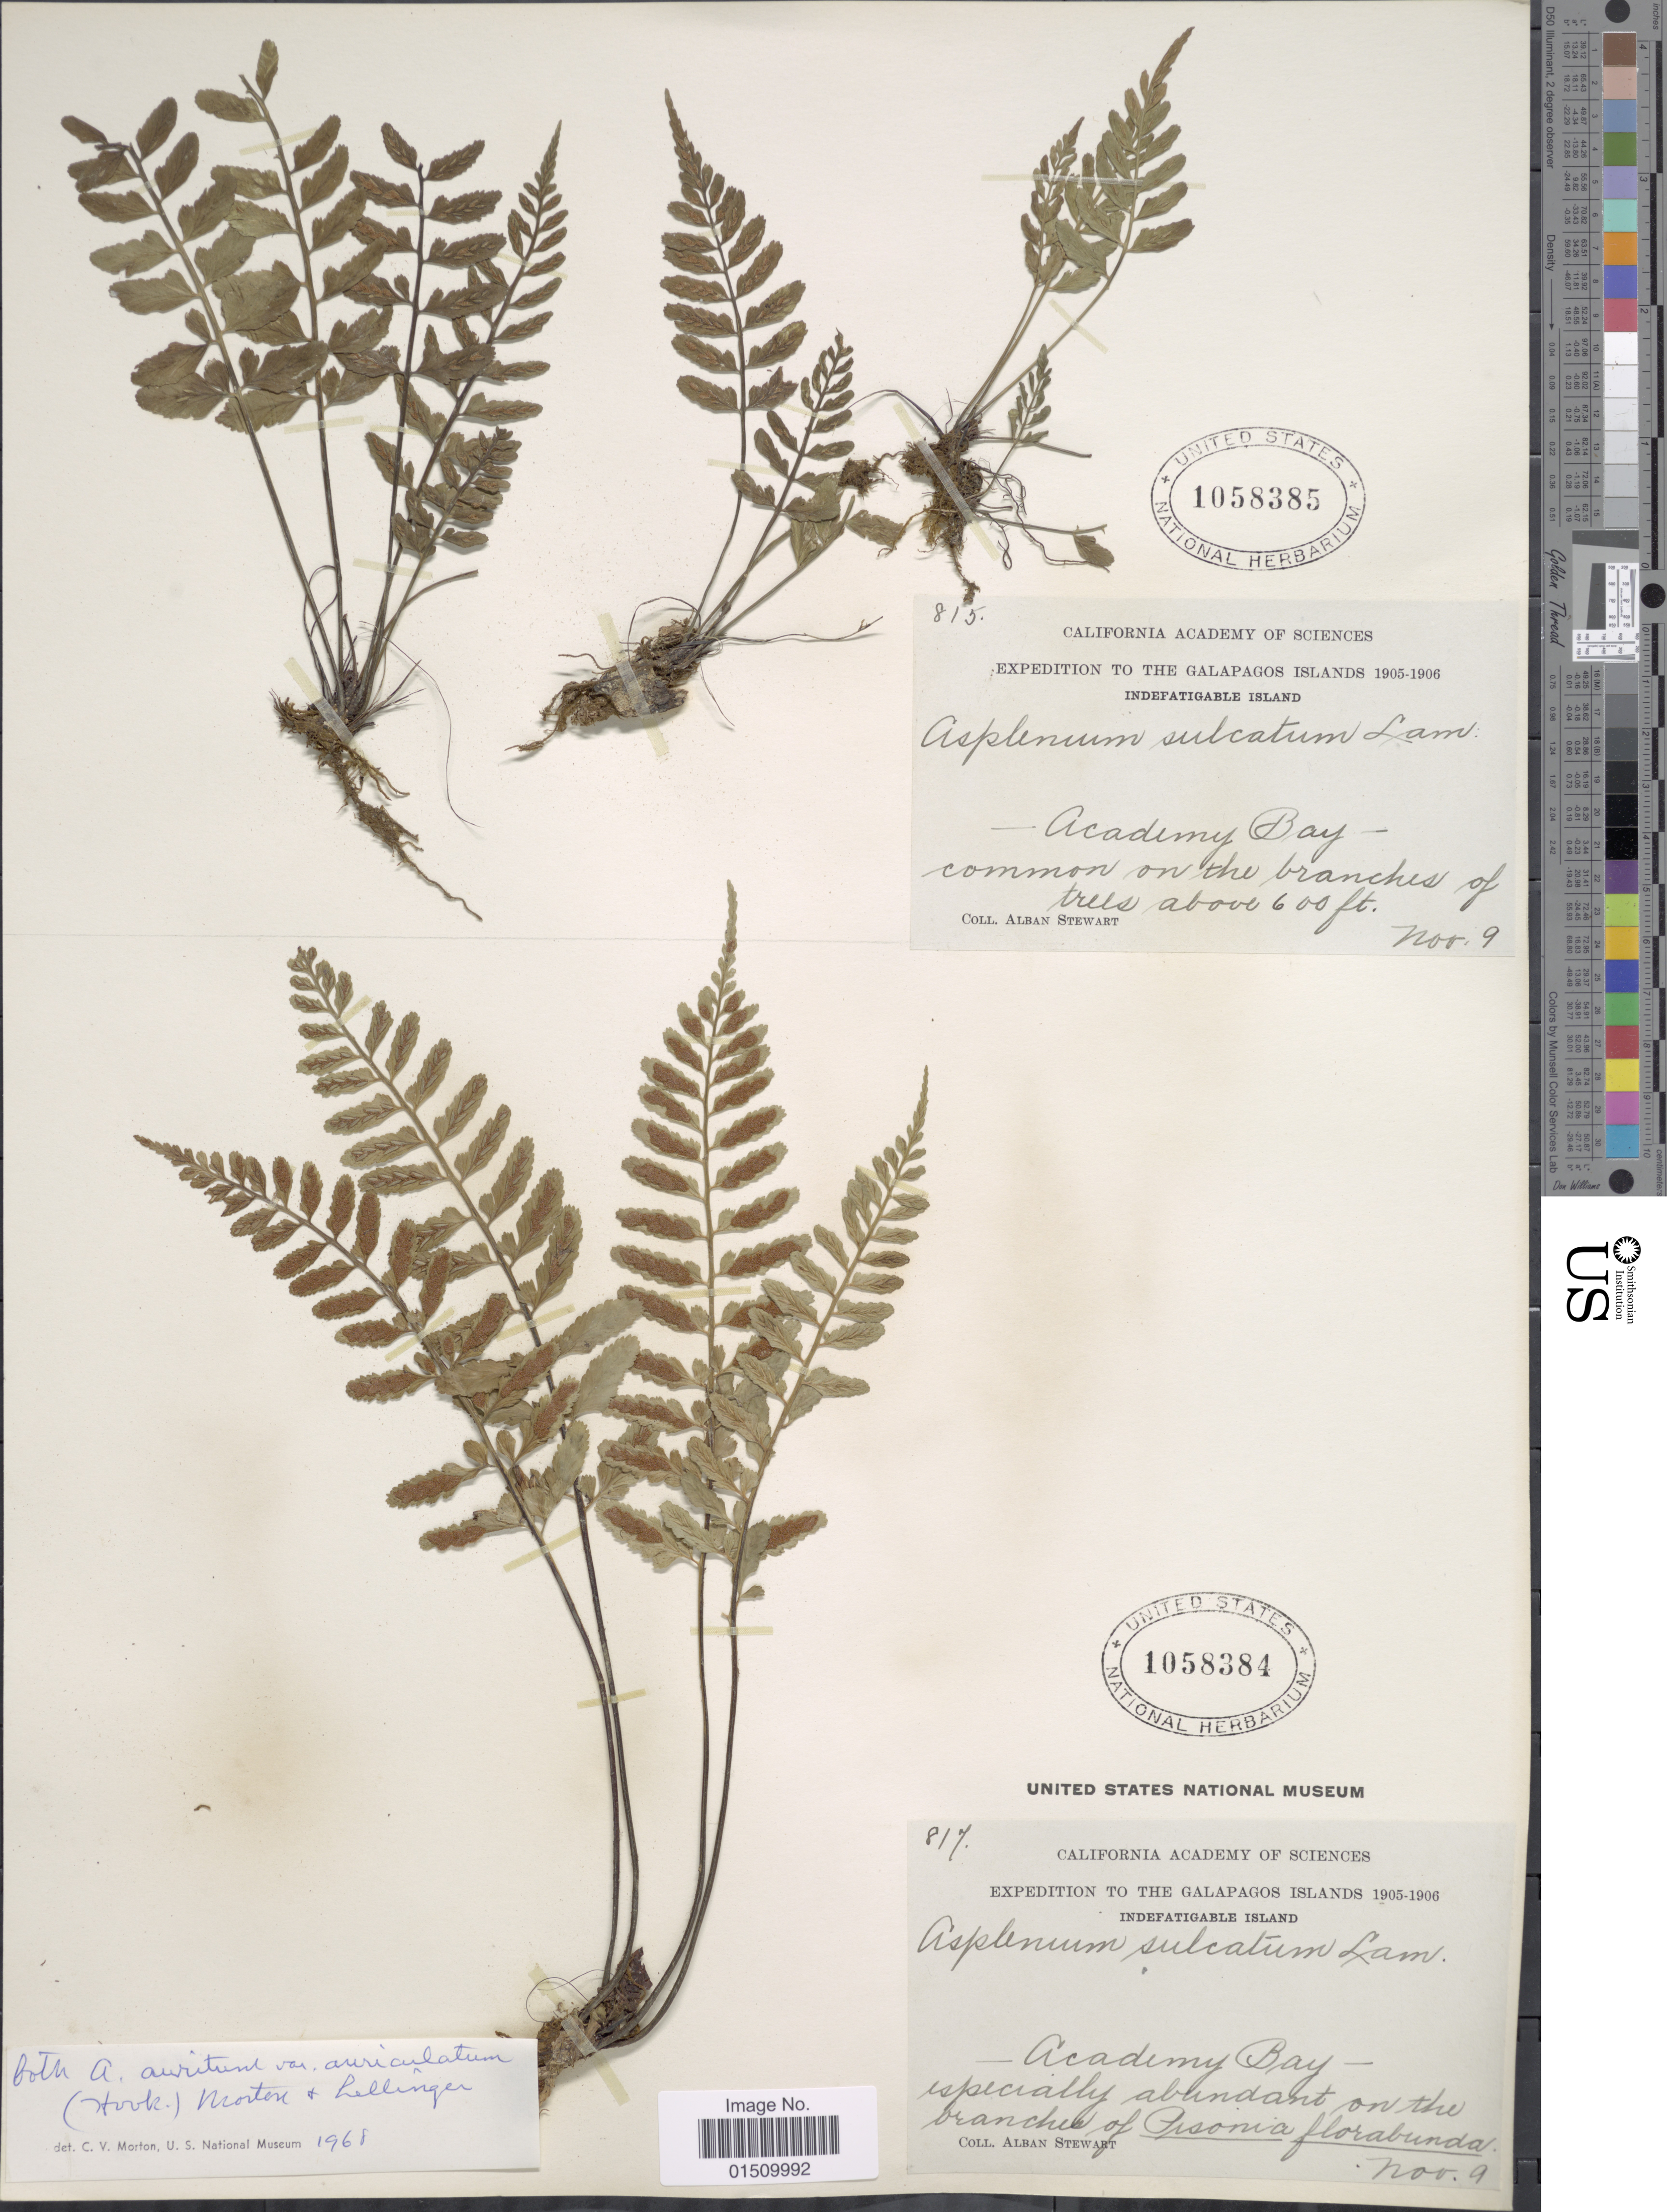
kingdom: Plantae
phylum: Tracheophyta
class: Polypodiopsida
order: Polypodiales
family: Aspleniaceae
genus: Asplenium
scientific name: Asplenium auritum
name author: Sw.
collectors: A. Stewart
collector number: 815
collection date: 1905-11-09/1906-11-09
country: Ecuador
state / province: Colón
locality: Galapagos Islands, Indefatigable Island, Academy Bay.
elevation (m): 183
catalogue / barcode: US 1058385